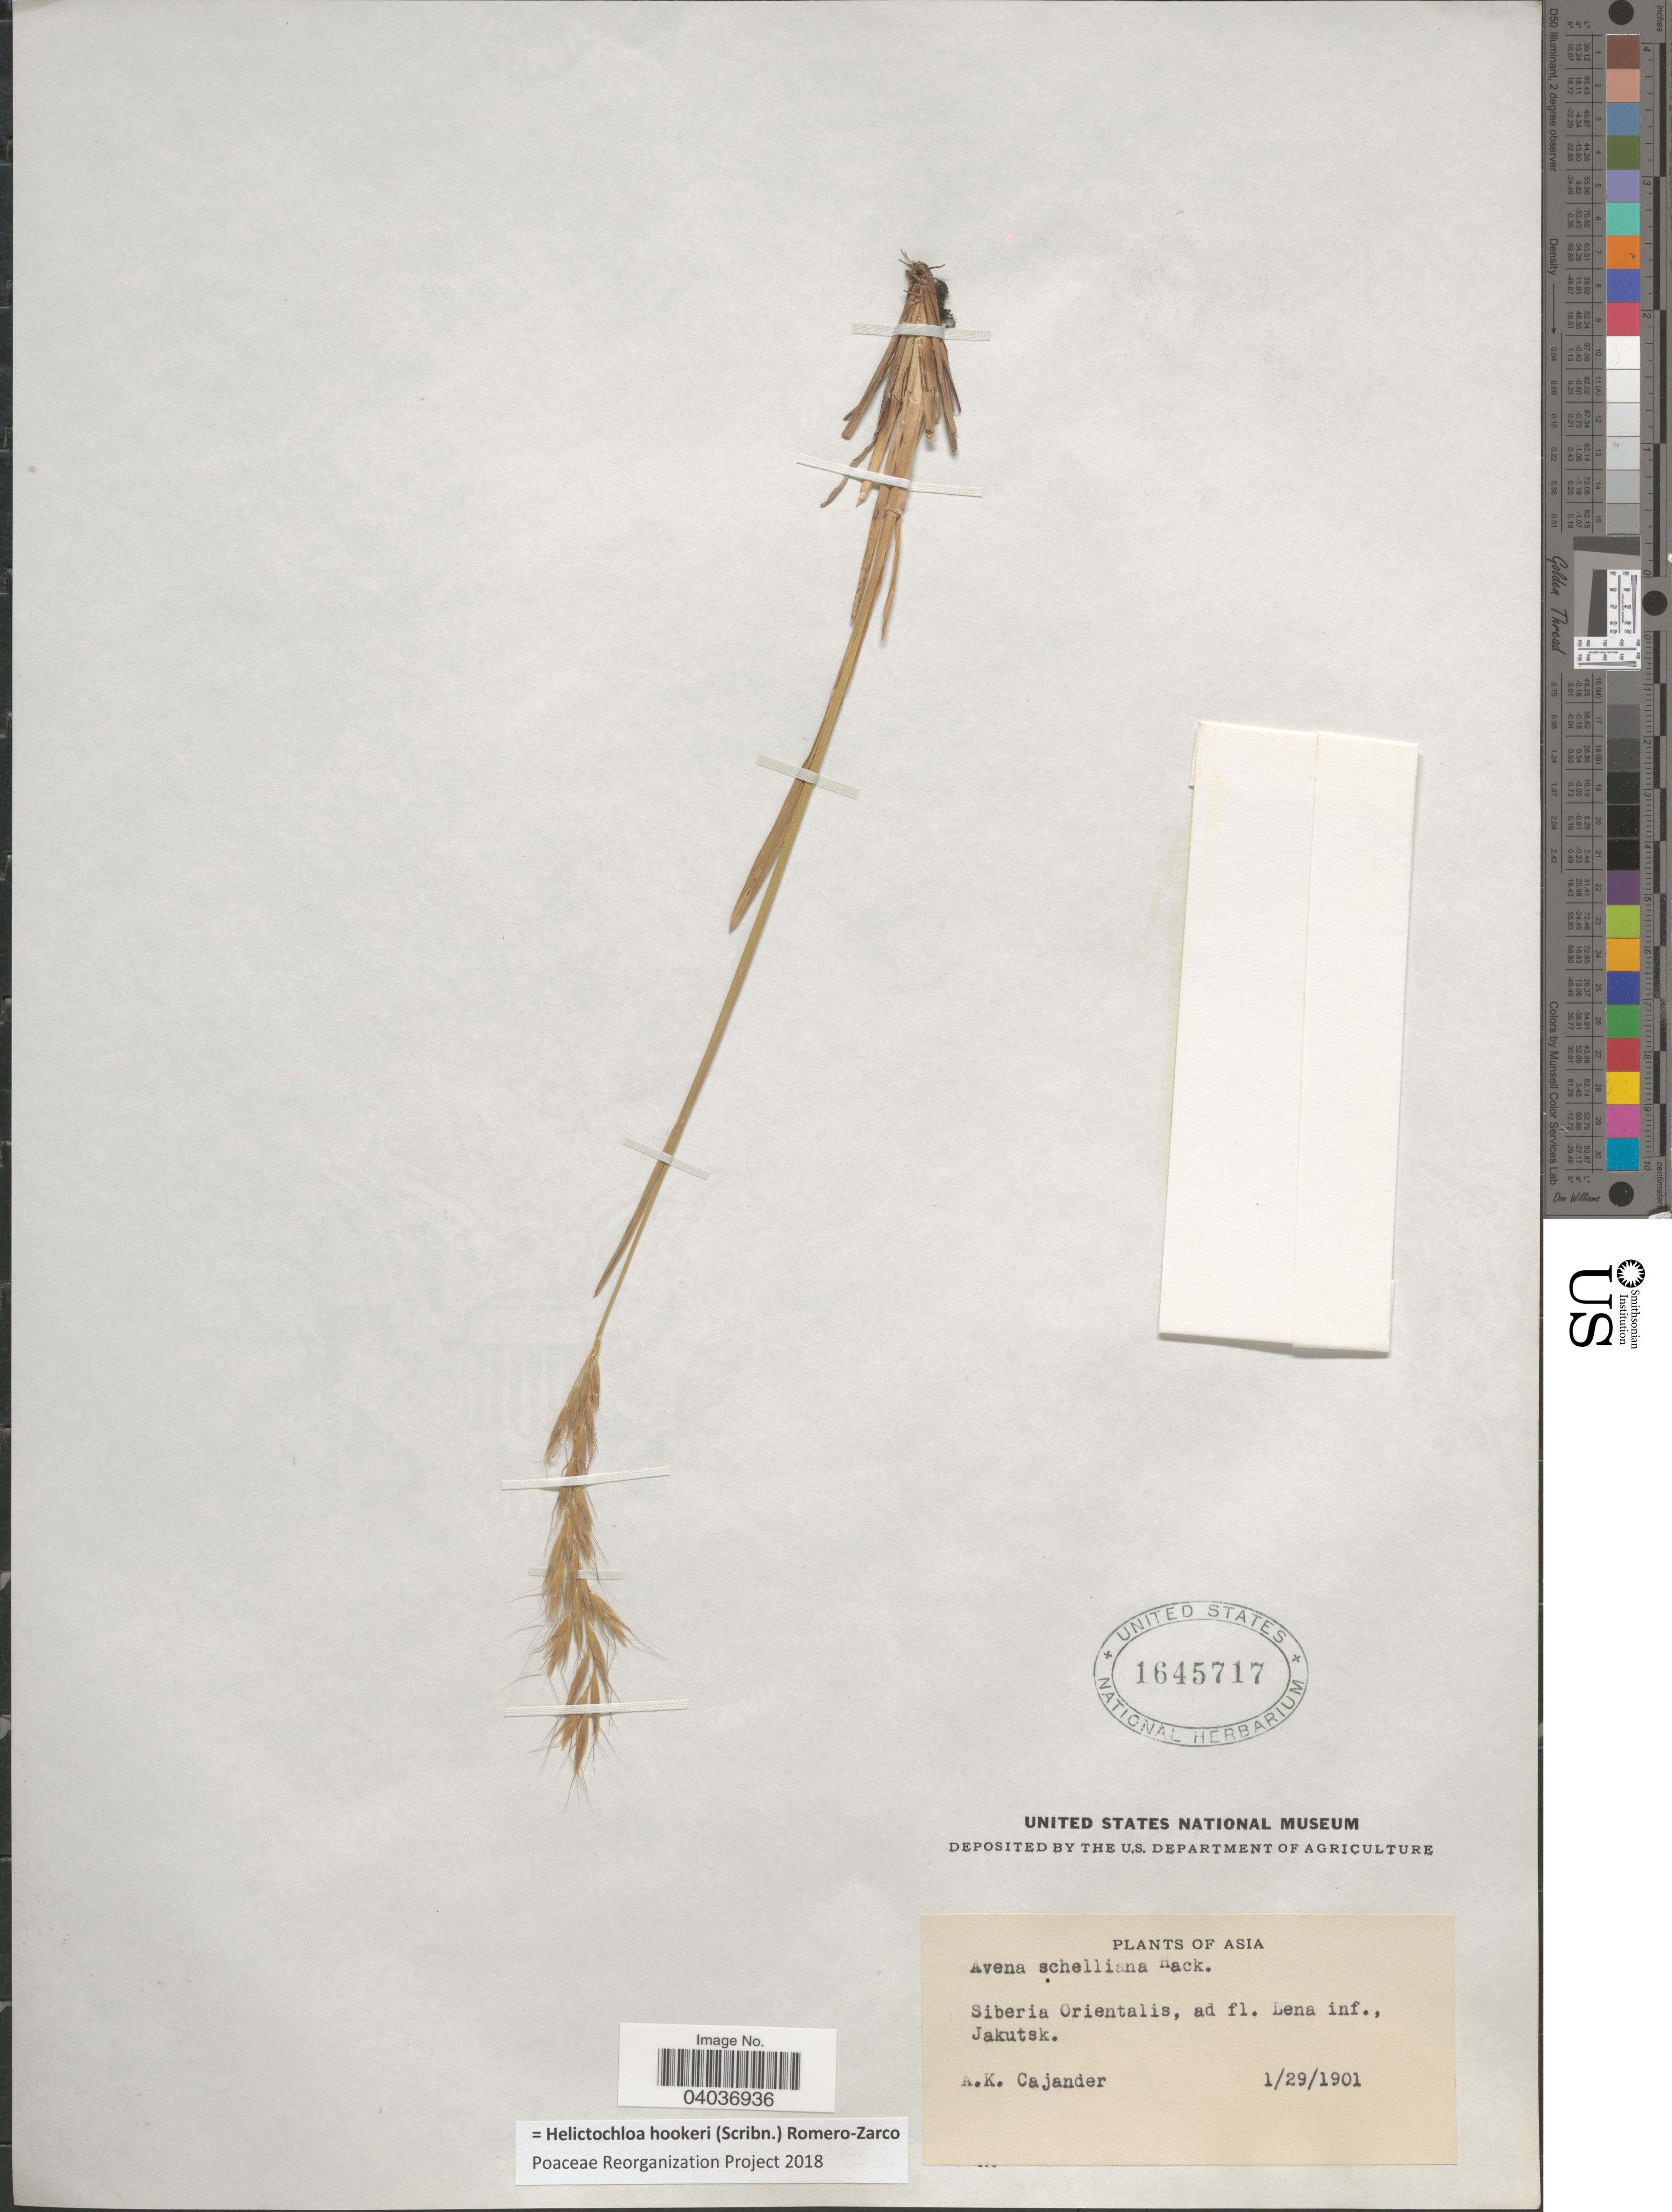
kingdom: Plantae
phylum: Tracheophyta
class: Liliopsida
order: Poales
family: Poaceae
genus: Helictochloa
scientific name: Helictochloa hookeri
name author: (Scribn.) Romero Zarco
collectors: A. Cajander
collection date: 1901-01-29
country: Russian Federation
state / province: Sakha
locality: Siberia Orientalis, ad fl. Lena inf., Jakutsk.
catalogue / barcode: US 1645717